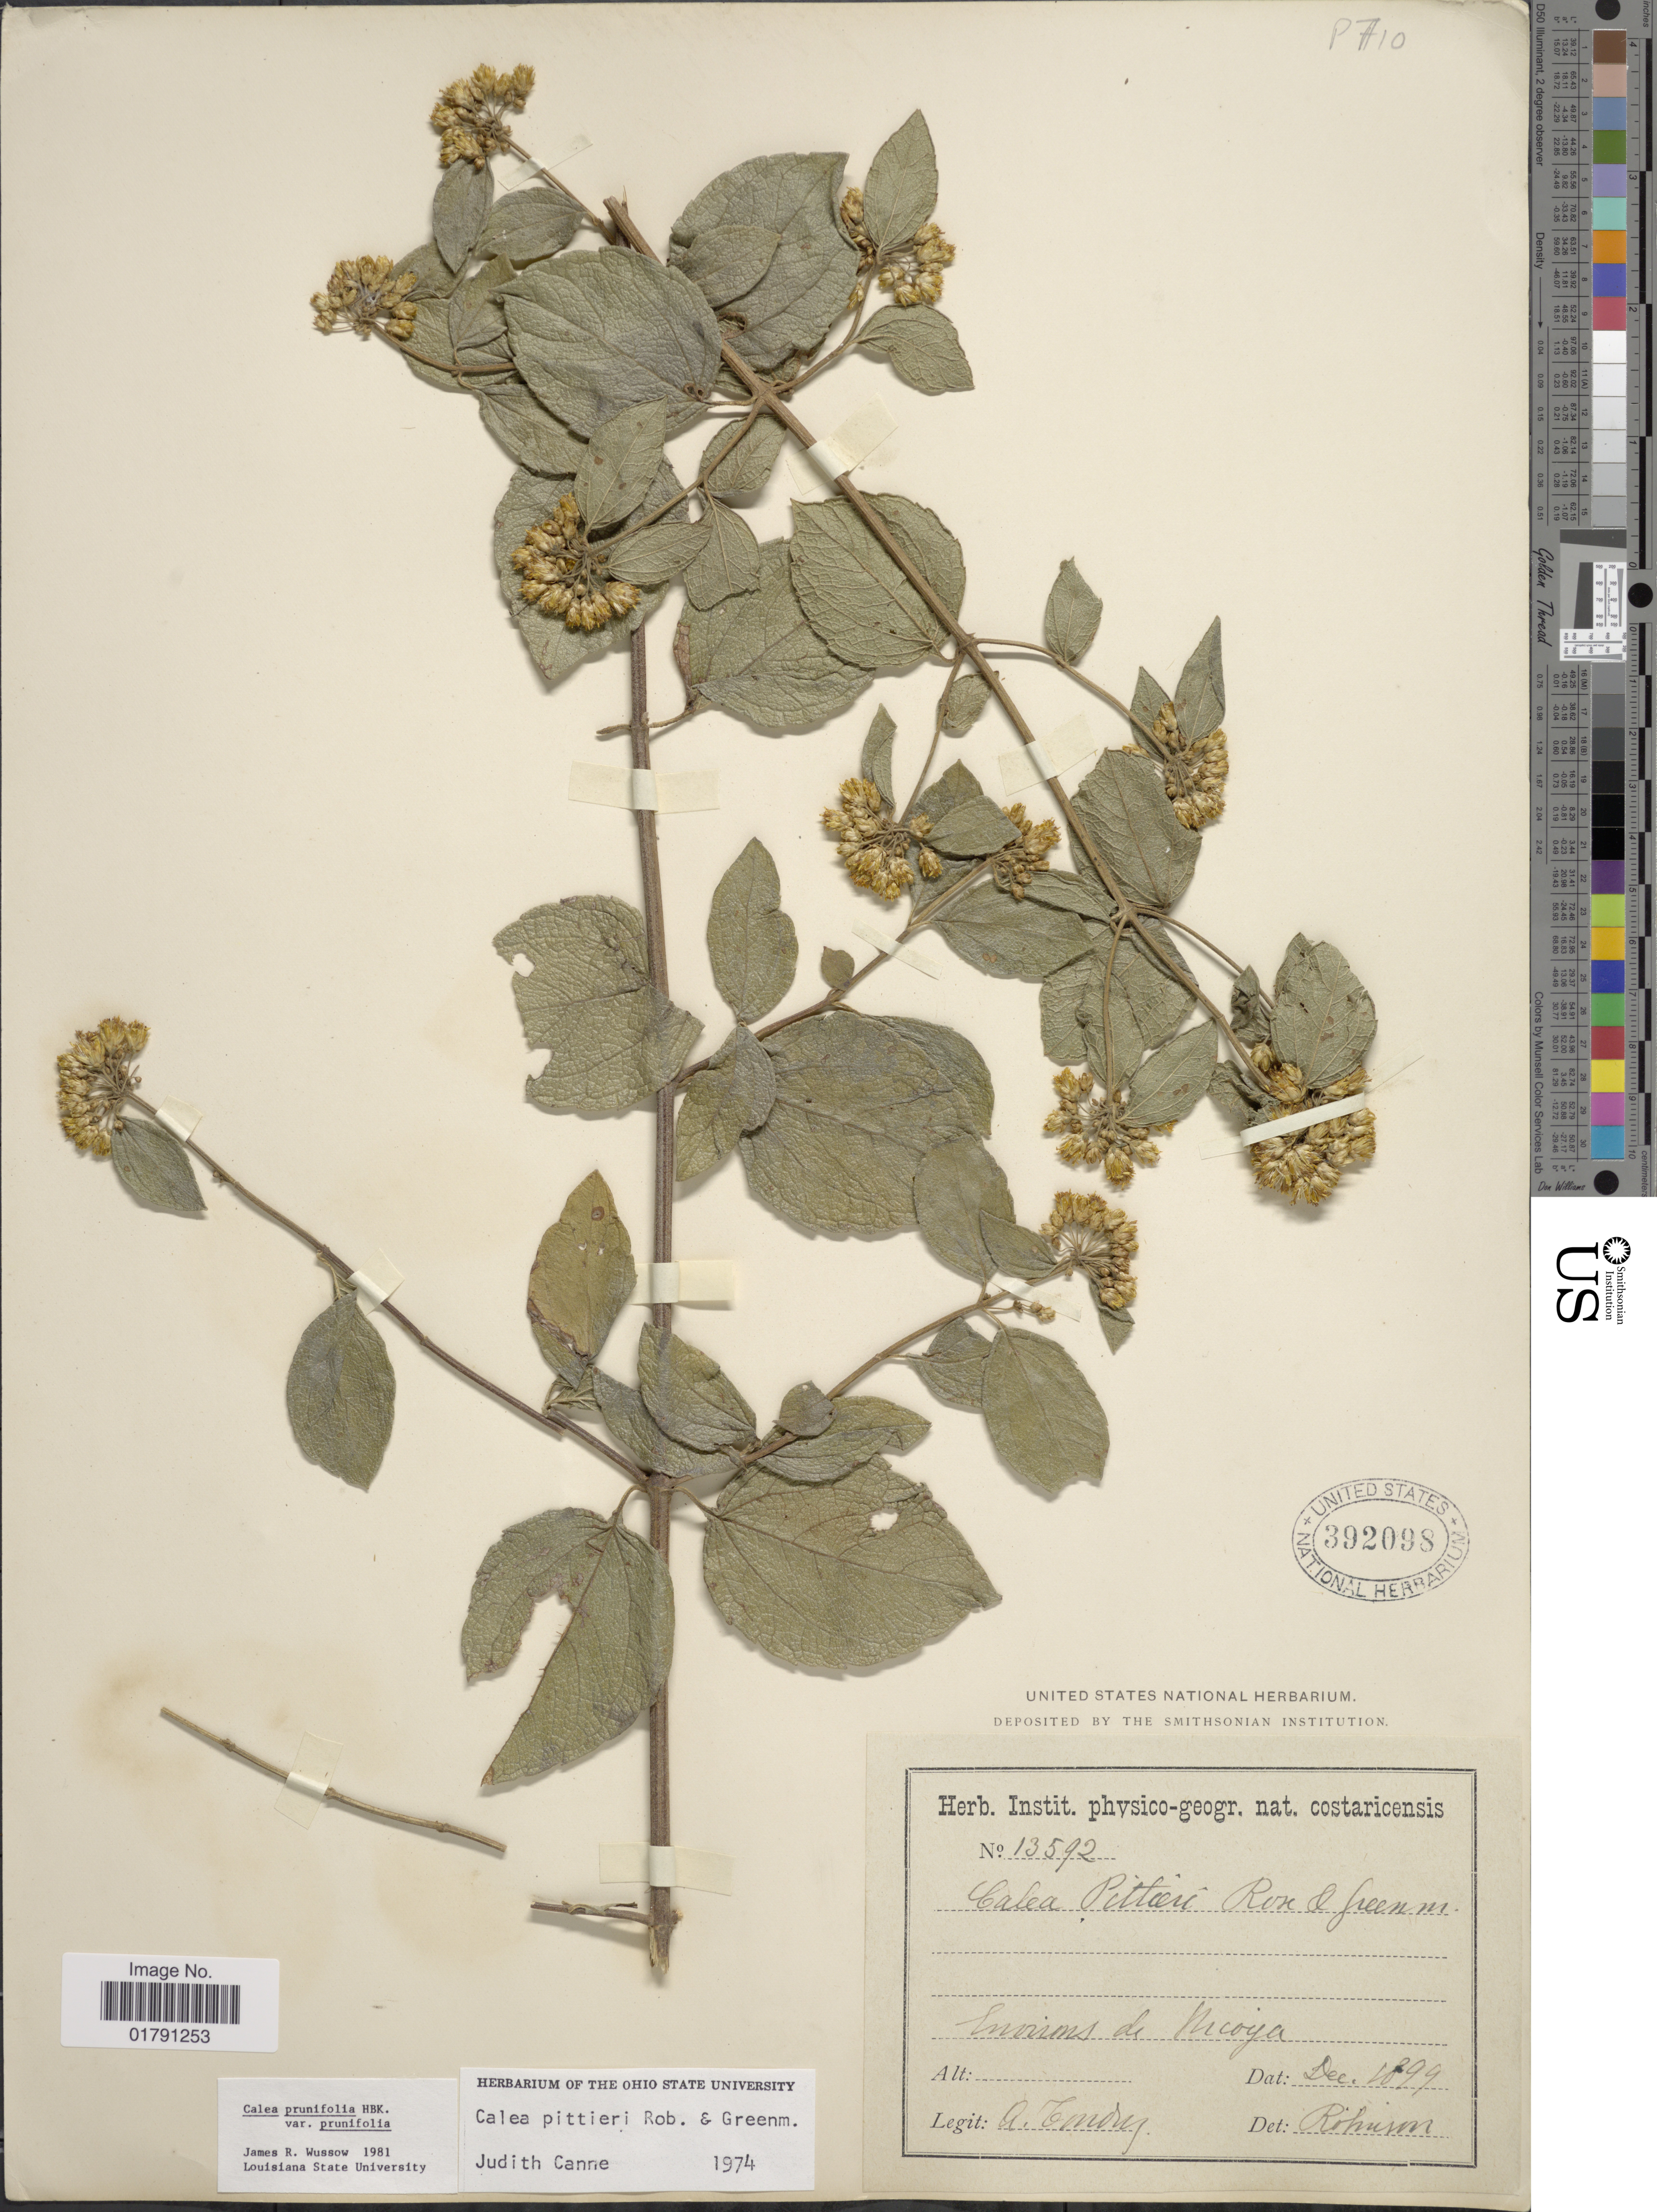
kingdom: Plantae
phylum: Tracheophyta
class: Magnoliopsida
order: Asterales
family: Asteraceae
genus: Calea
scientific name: Calea prunifolia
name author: Kunth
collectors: A. Tonduz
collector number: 13592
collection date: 1899-12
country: Costa Rica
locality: Environs de Nicoya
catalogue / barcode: US 392098